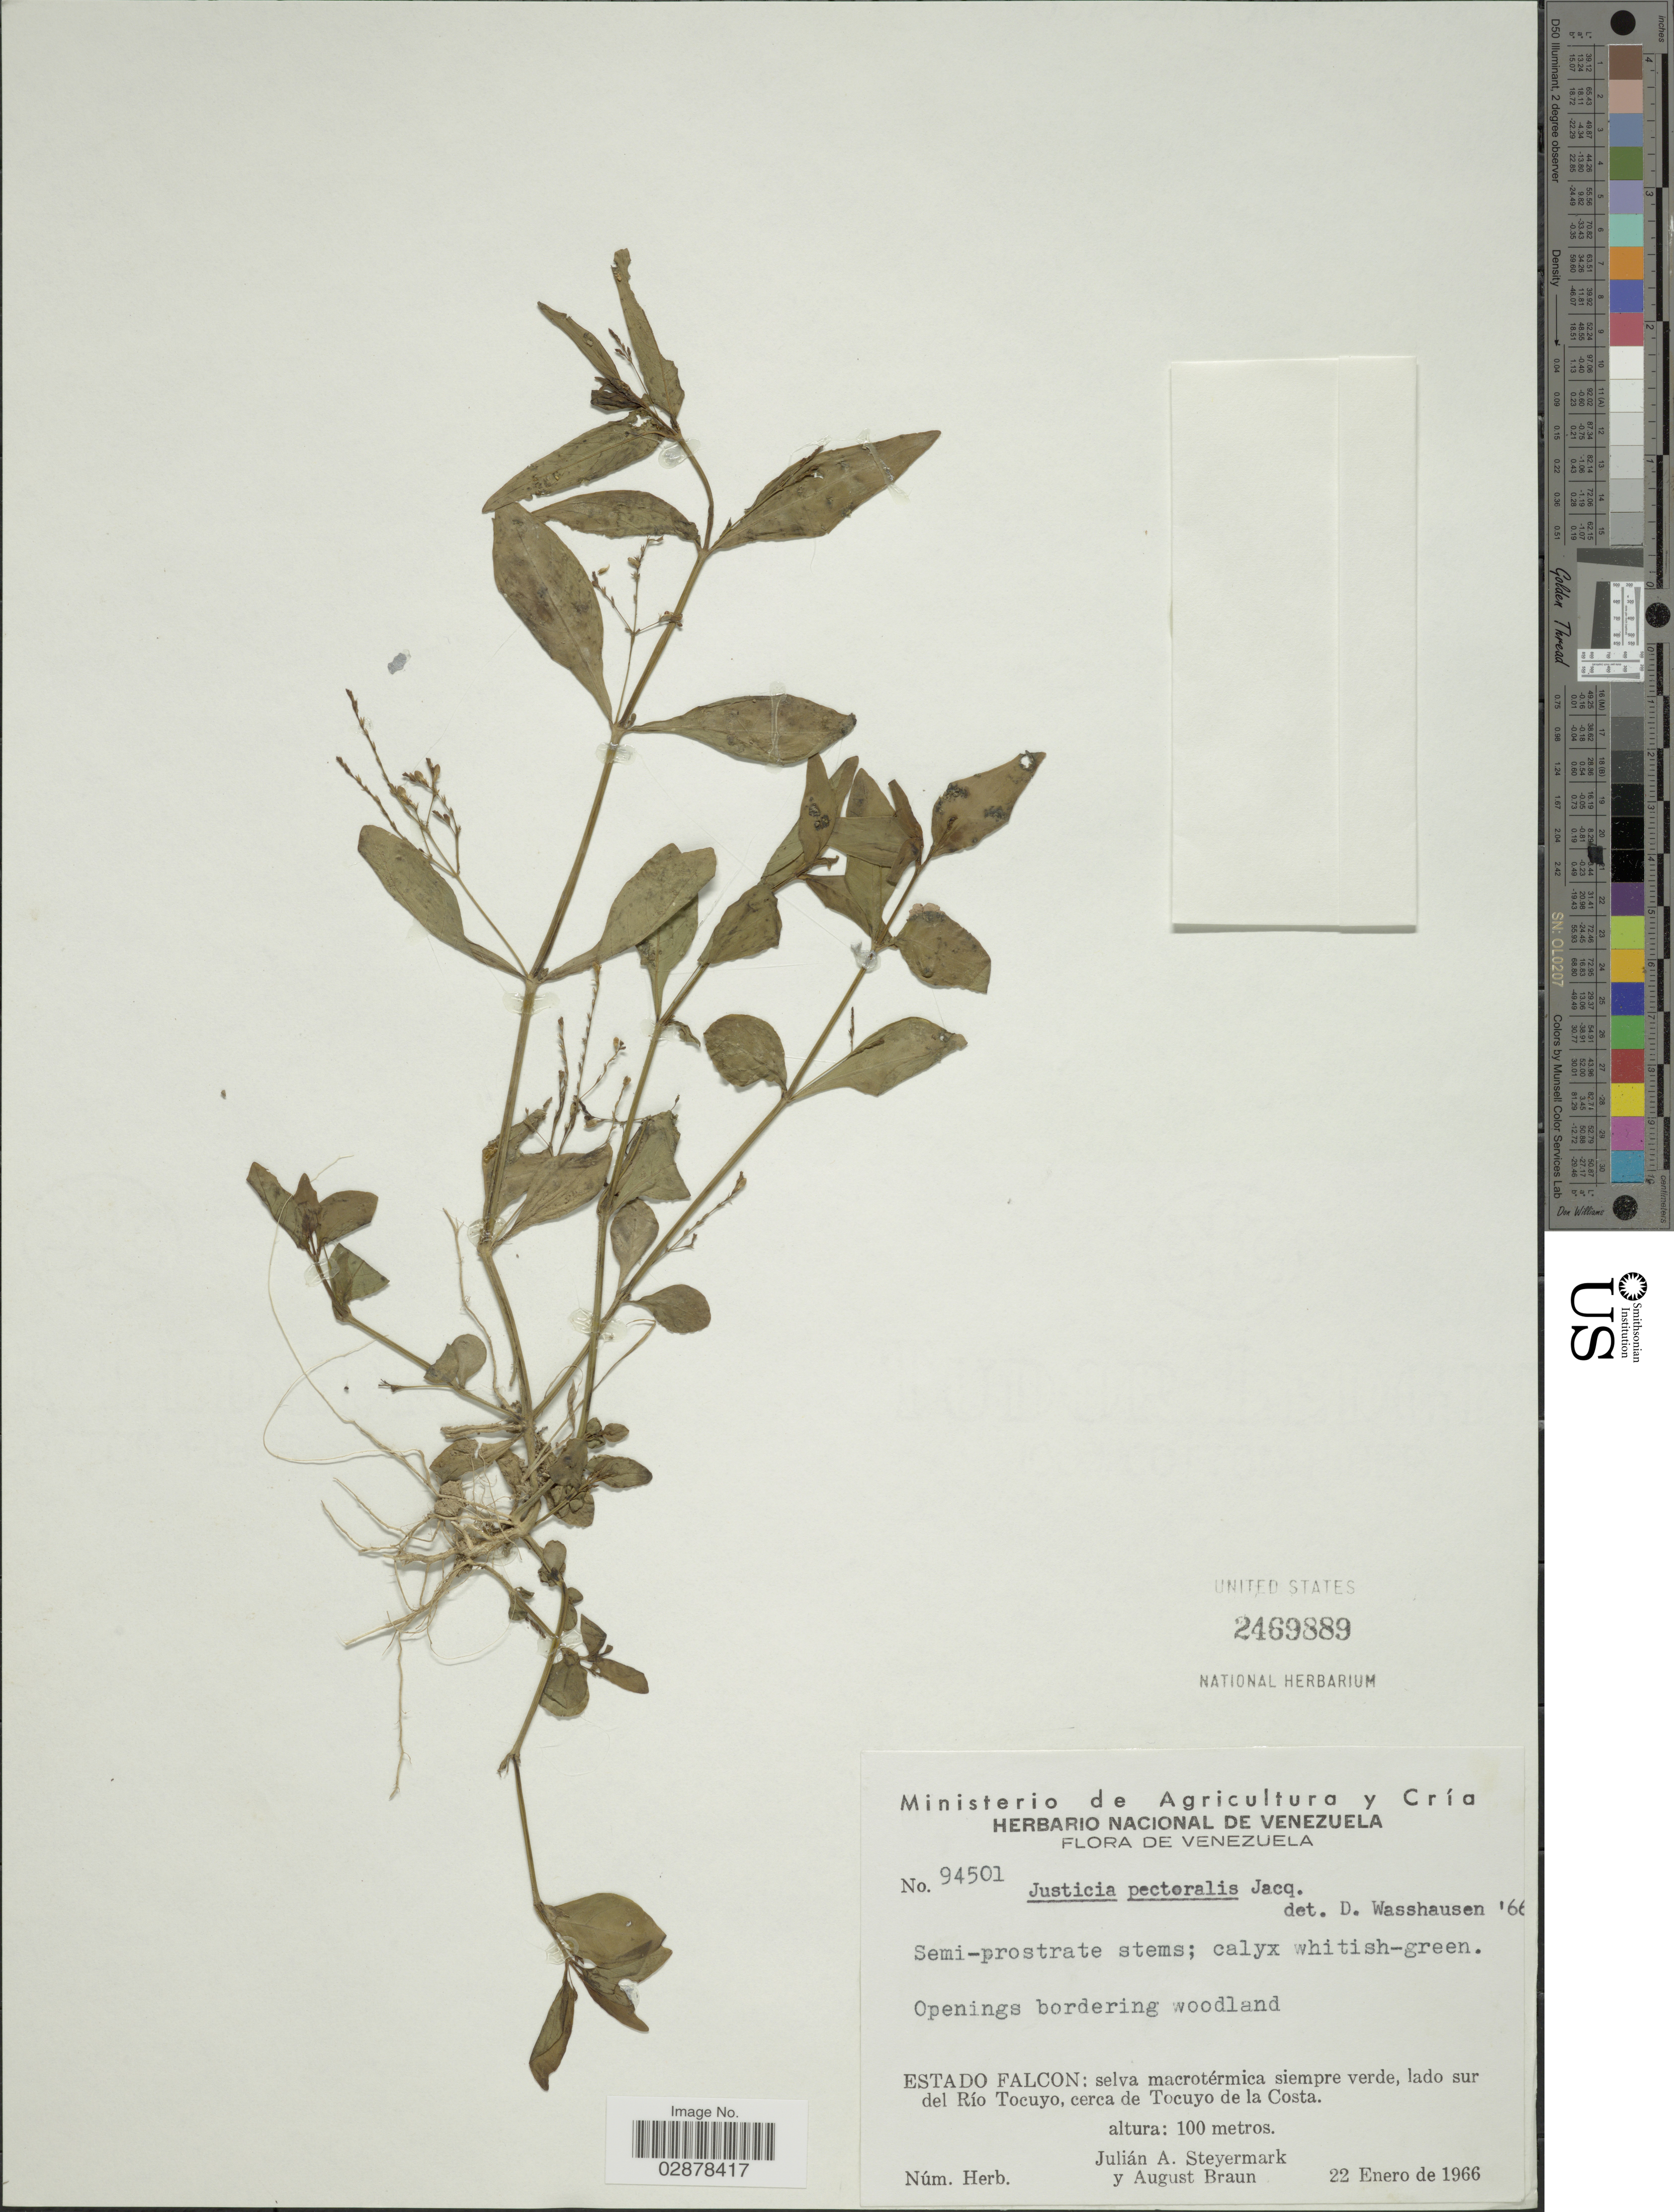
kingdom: Plantae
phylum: Tracheophyta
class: Magnoliopsida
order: Lamiales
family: Acanthaceae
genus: Justicia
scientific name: Justicia comata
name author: (L.) Lam.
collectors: J. Steyermark & A. Braun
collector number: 94501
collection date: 1966-01-22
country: Venezuela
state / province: Falcón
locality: Selva macrotérmica siempre verde, lado sur del Río Tocuyo, cerca de Tocuyo de la Costa.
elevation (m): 100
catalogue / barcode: US 2469889